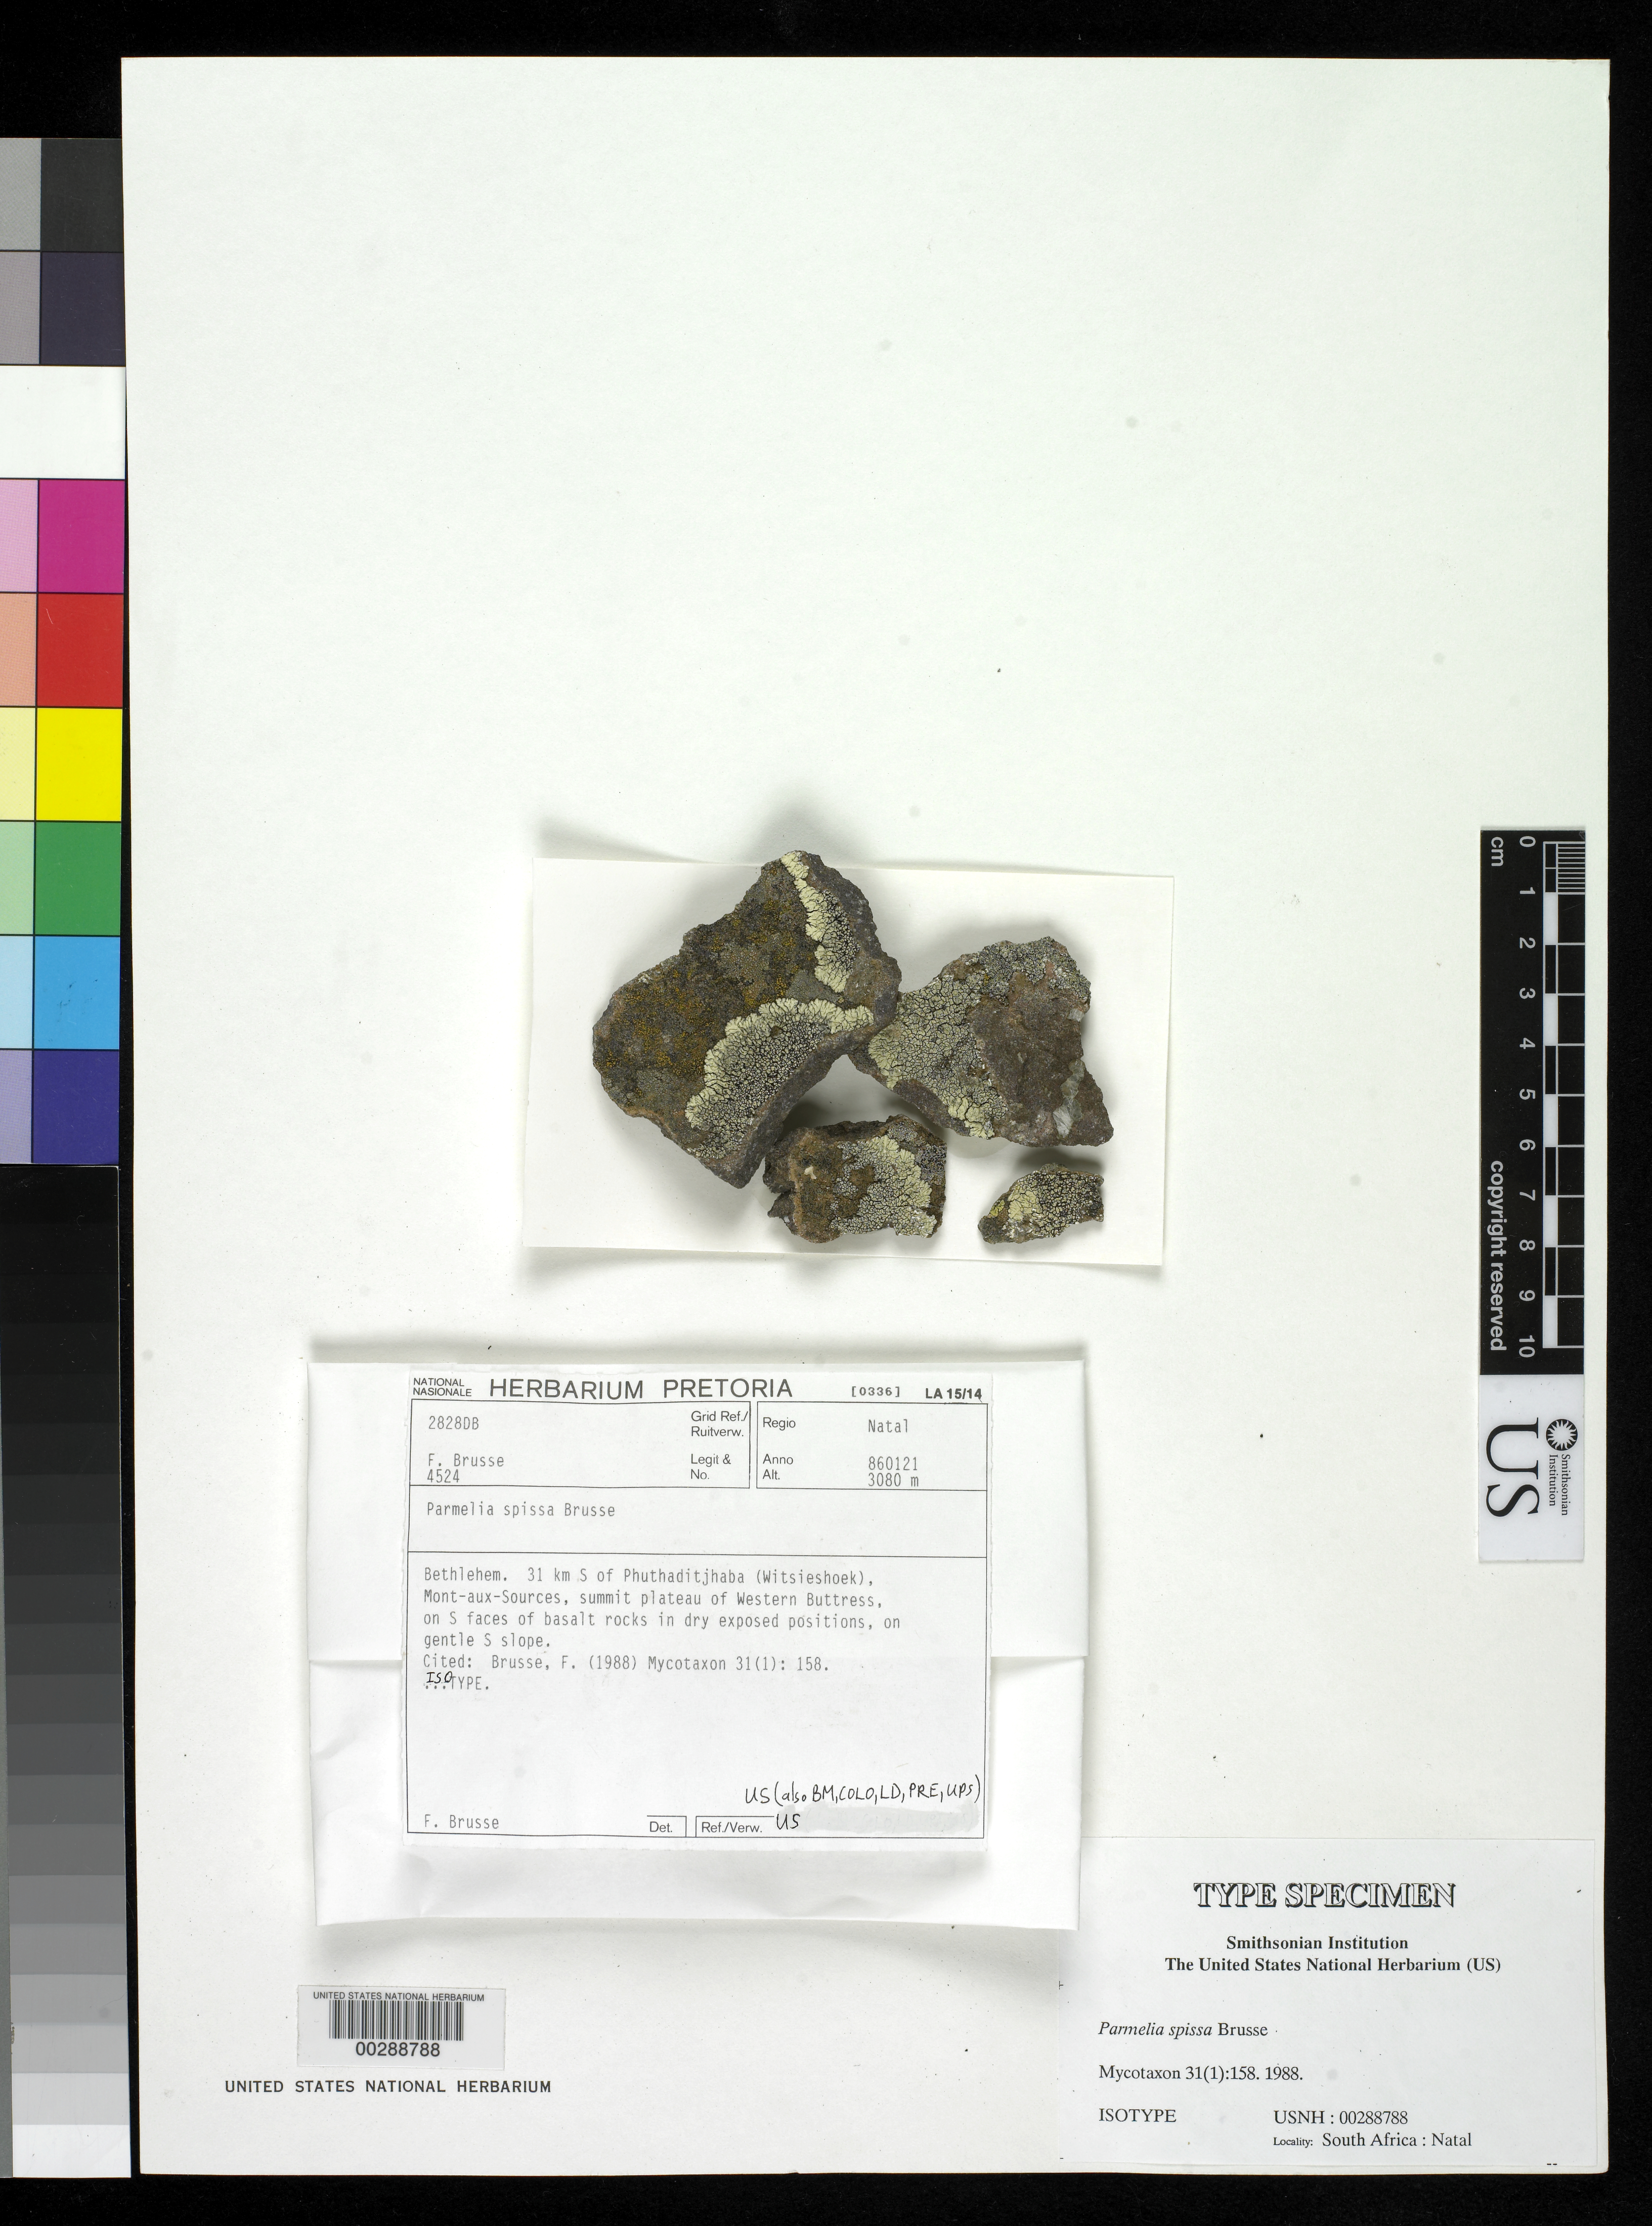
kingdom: Fungi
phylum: Ascomycota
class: Lecanoromycetes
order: Lecanorales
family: Parmeliaceae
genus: Parmelia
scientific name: Parmelia spissa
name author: Brusse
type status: Isotype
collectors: F. A. Brusse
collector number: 4524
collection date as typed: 21 Jan 1986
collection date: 1986-01-21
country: South Africa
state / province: KwaZulu-Natal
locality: Bethelem, 31 km S of Phuthaditjhaba (Witsieshoek), Mont-aux-Sources, summit plateau of western buttress, s slope.